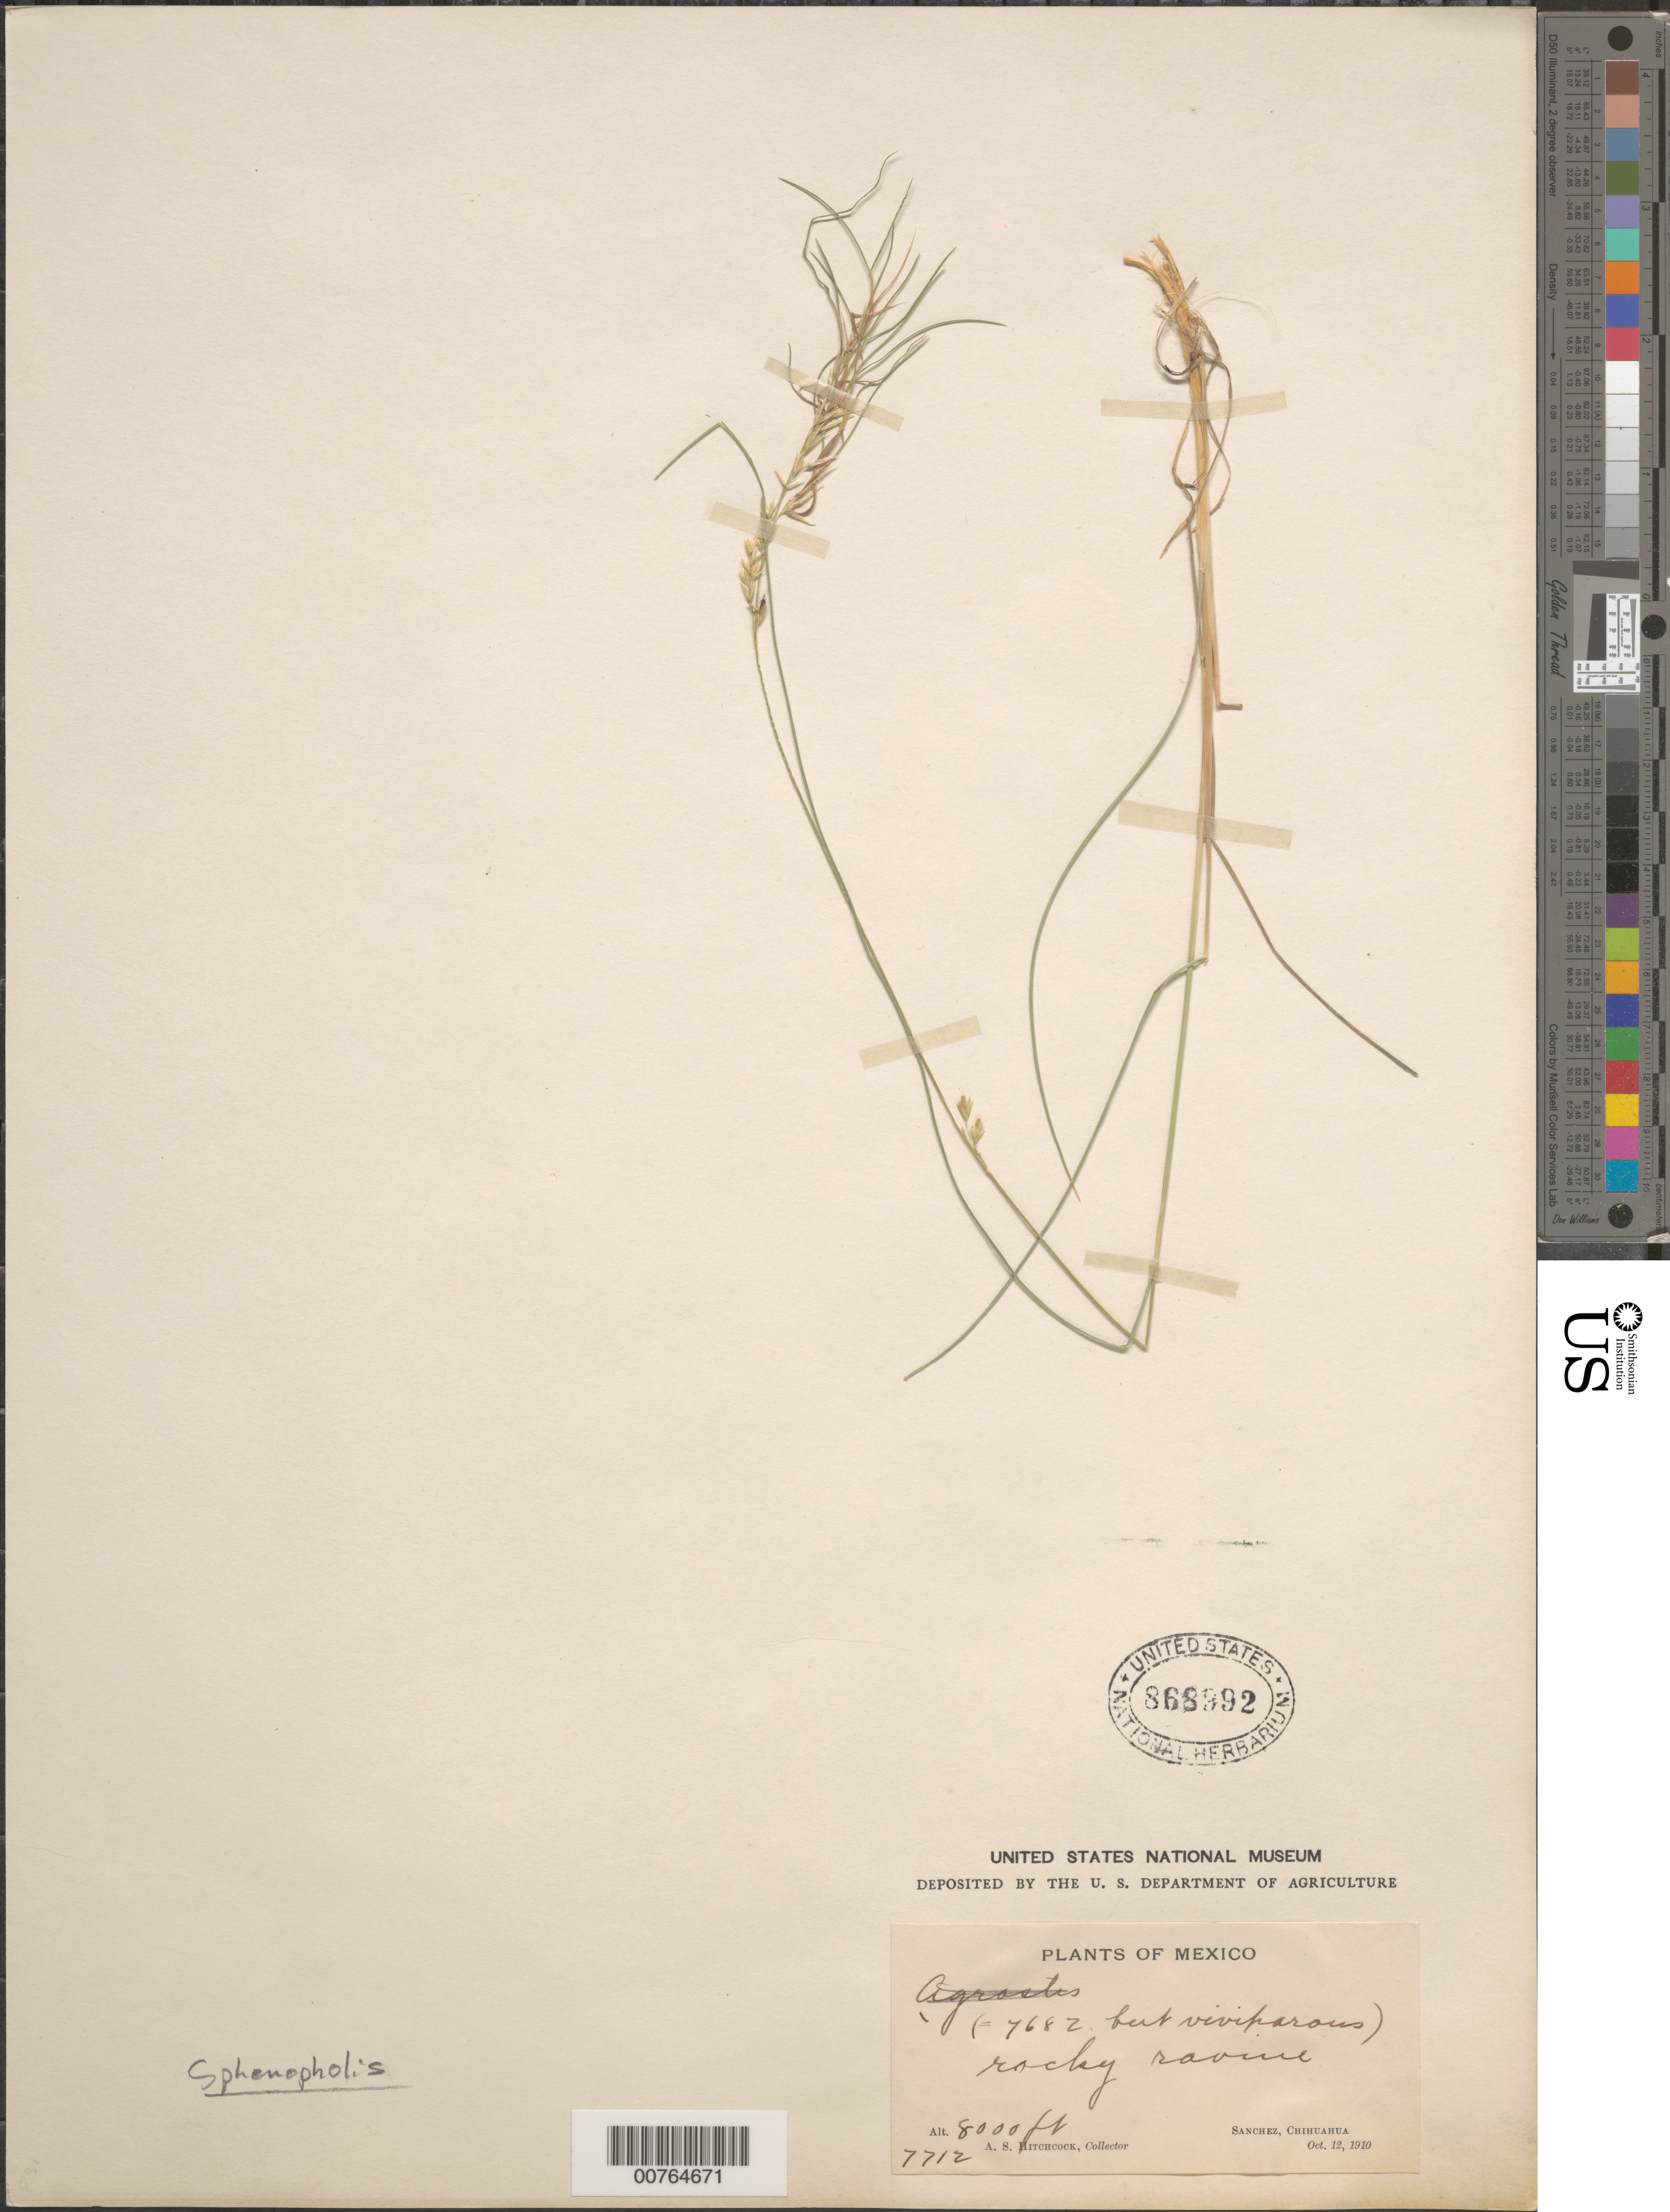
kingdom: Plantae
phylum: Tracheophyta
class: Liliopsida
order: Poales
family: Poaceae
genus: Sphenopholis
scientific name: Sphenopholis obtusata var. obtusata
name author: (Michx.) Scribn.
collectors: A. S. Hitchcock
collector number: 7712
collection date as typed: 12 Oct 1910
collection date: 1910-10-12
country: Mexico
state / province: Chihuahua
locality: Sanchez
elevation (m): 2438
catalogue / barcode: US 868992